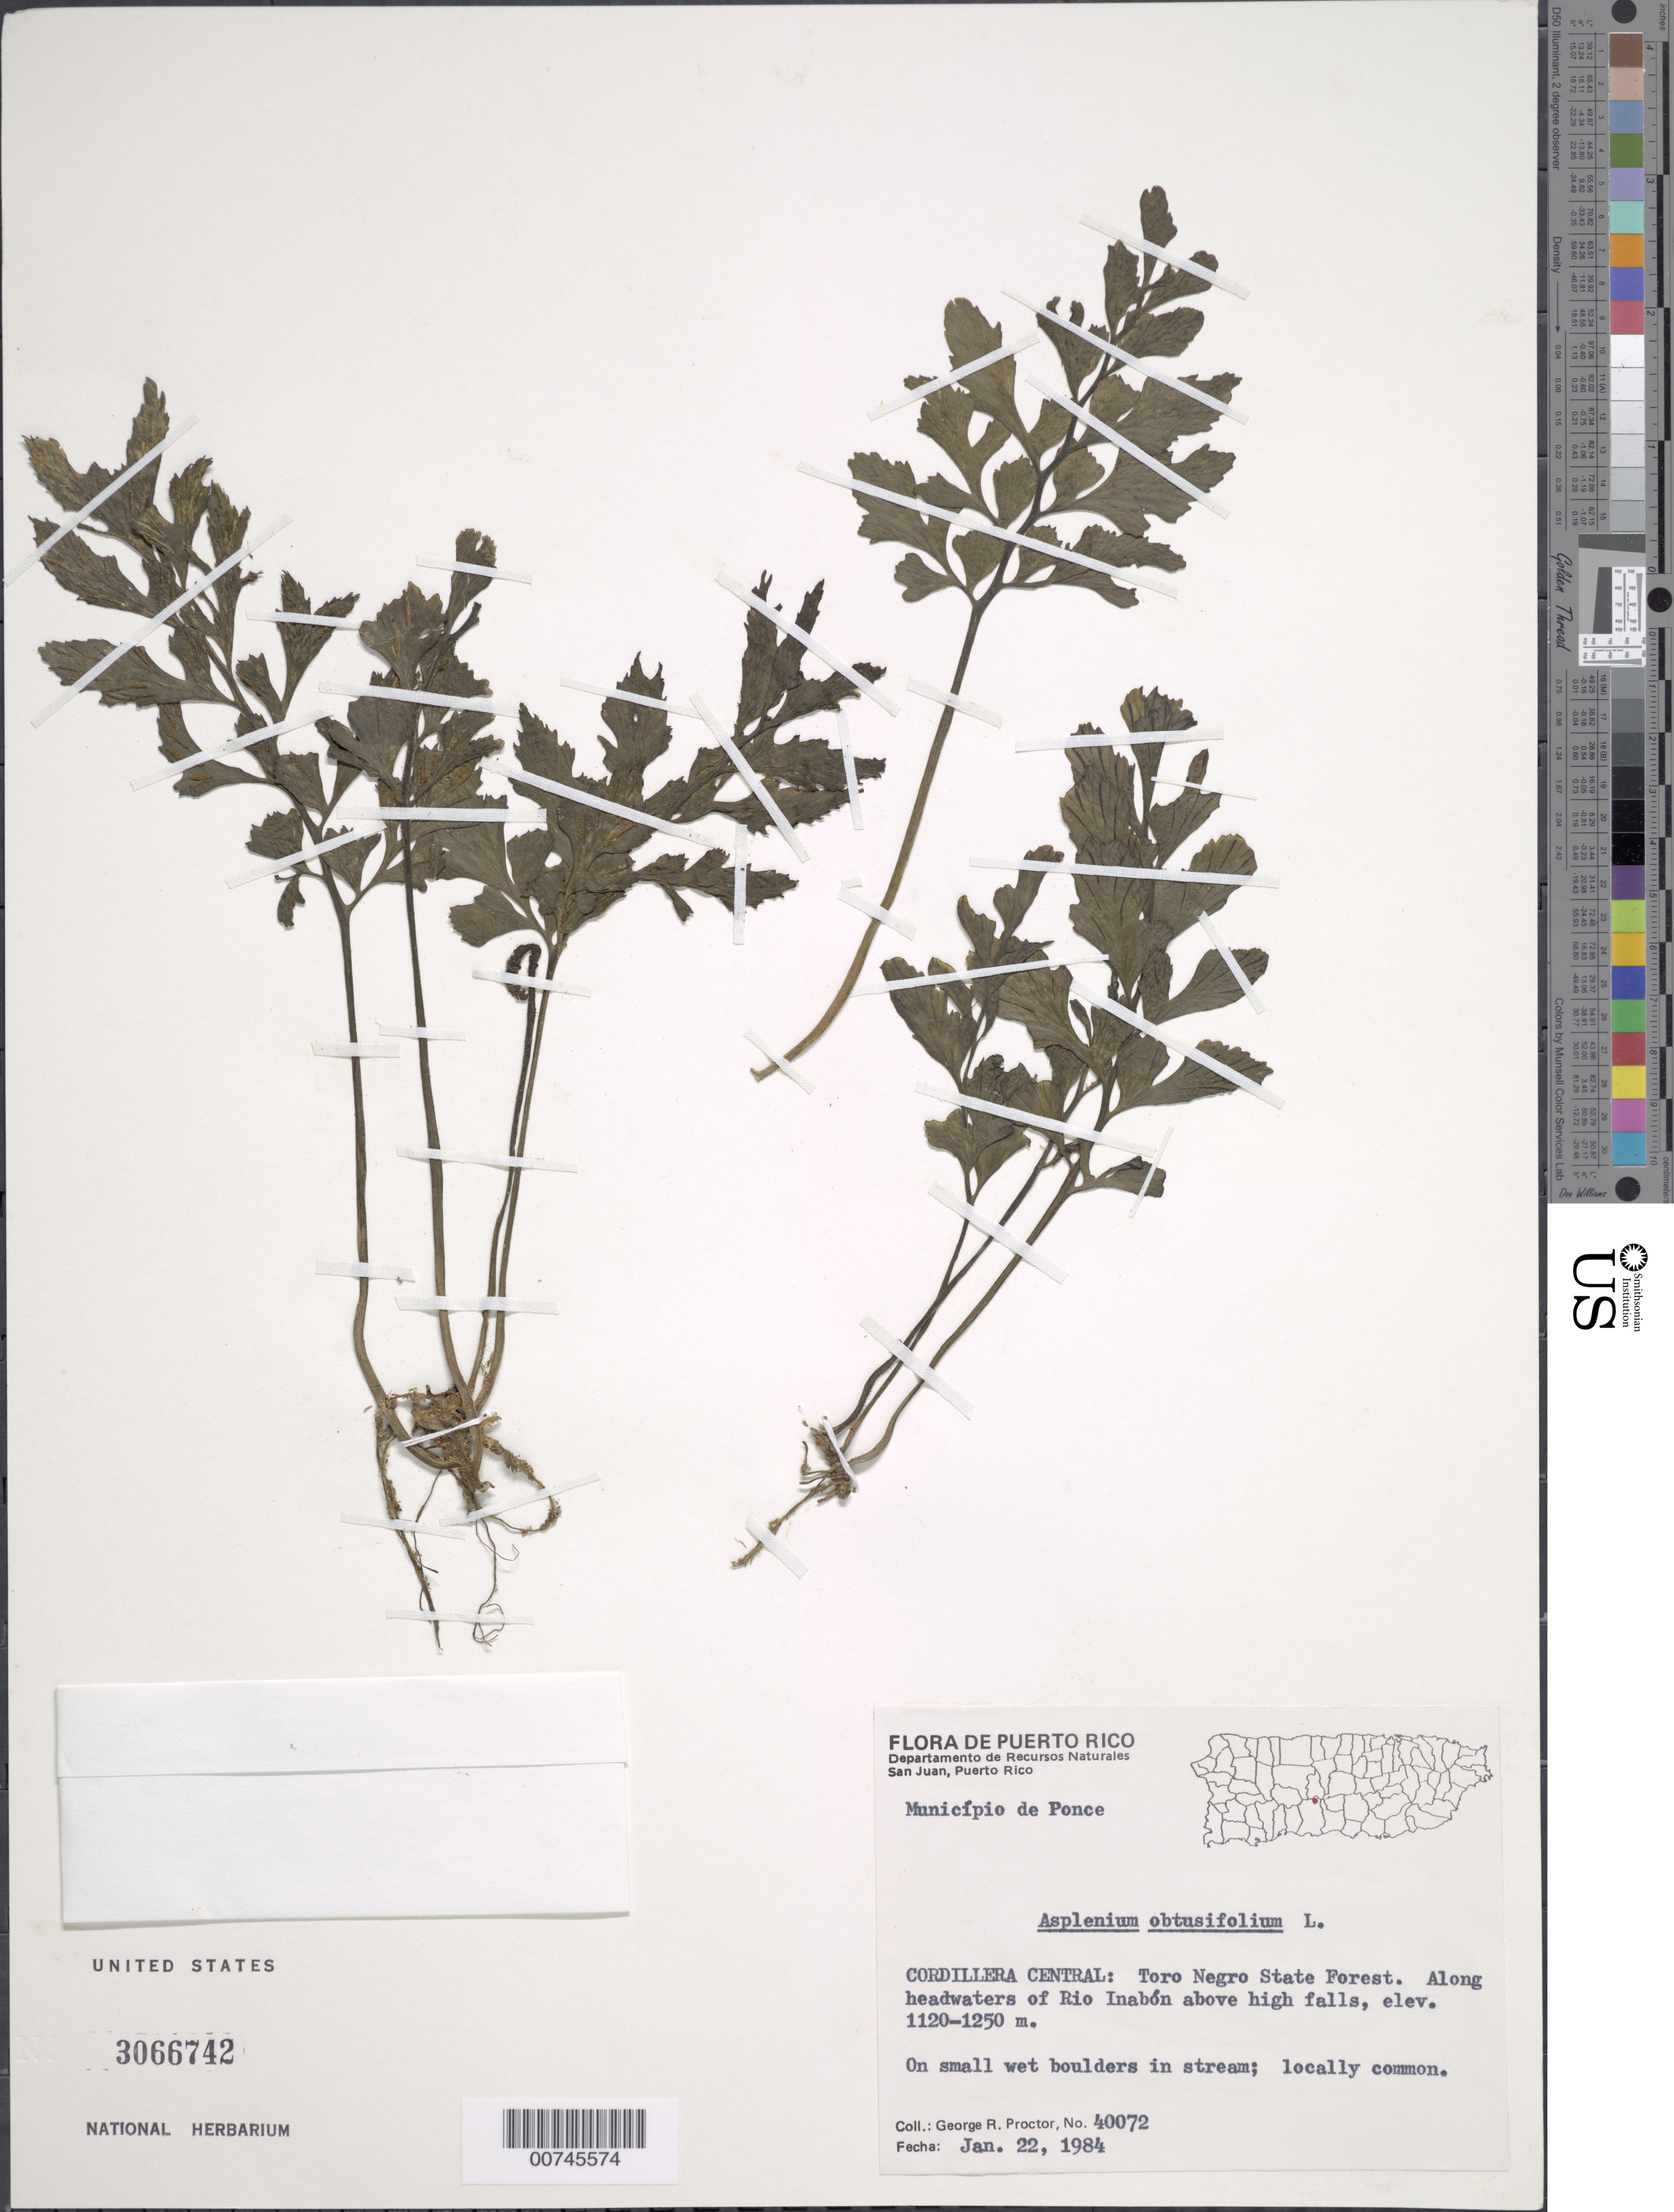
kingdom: Plantae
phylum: Tracheophyta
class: Polypodiopsida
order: Polypodiales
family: Aspleniaceae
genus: Asplenium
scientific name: Asplenium obtusifolium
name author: L.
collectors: G. R. Proctor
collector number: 40072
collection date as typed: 22 Jan 1984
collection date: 1984-01-22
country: Puerto Rico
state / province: Ponce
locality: Cordillera Central: Toro Negro State Forest. Along headwaters of Río Inabón above high falls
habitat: On small wet boulders in stream; locally common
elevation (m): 1120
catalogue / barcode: US 3066742